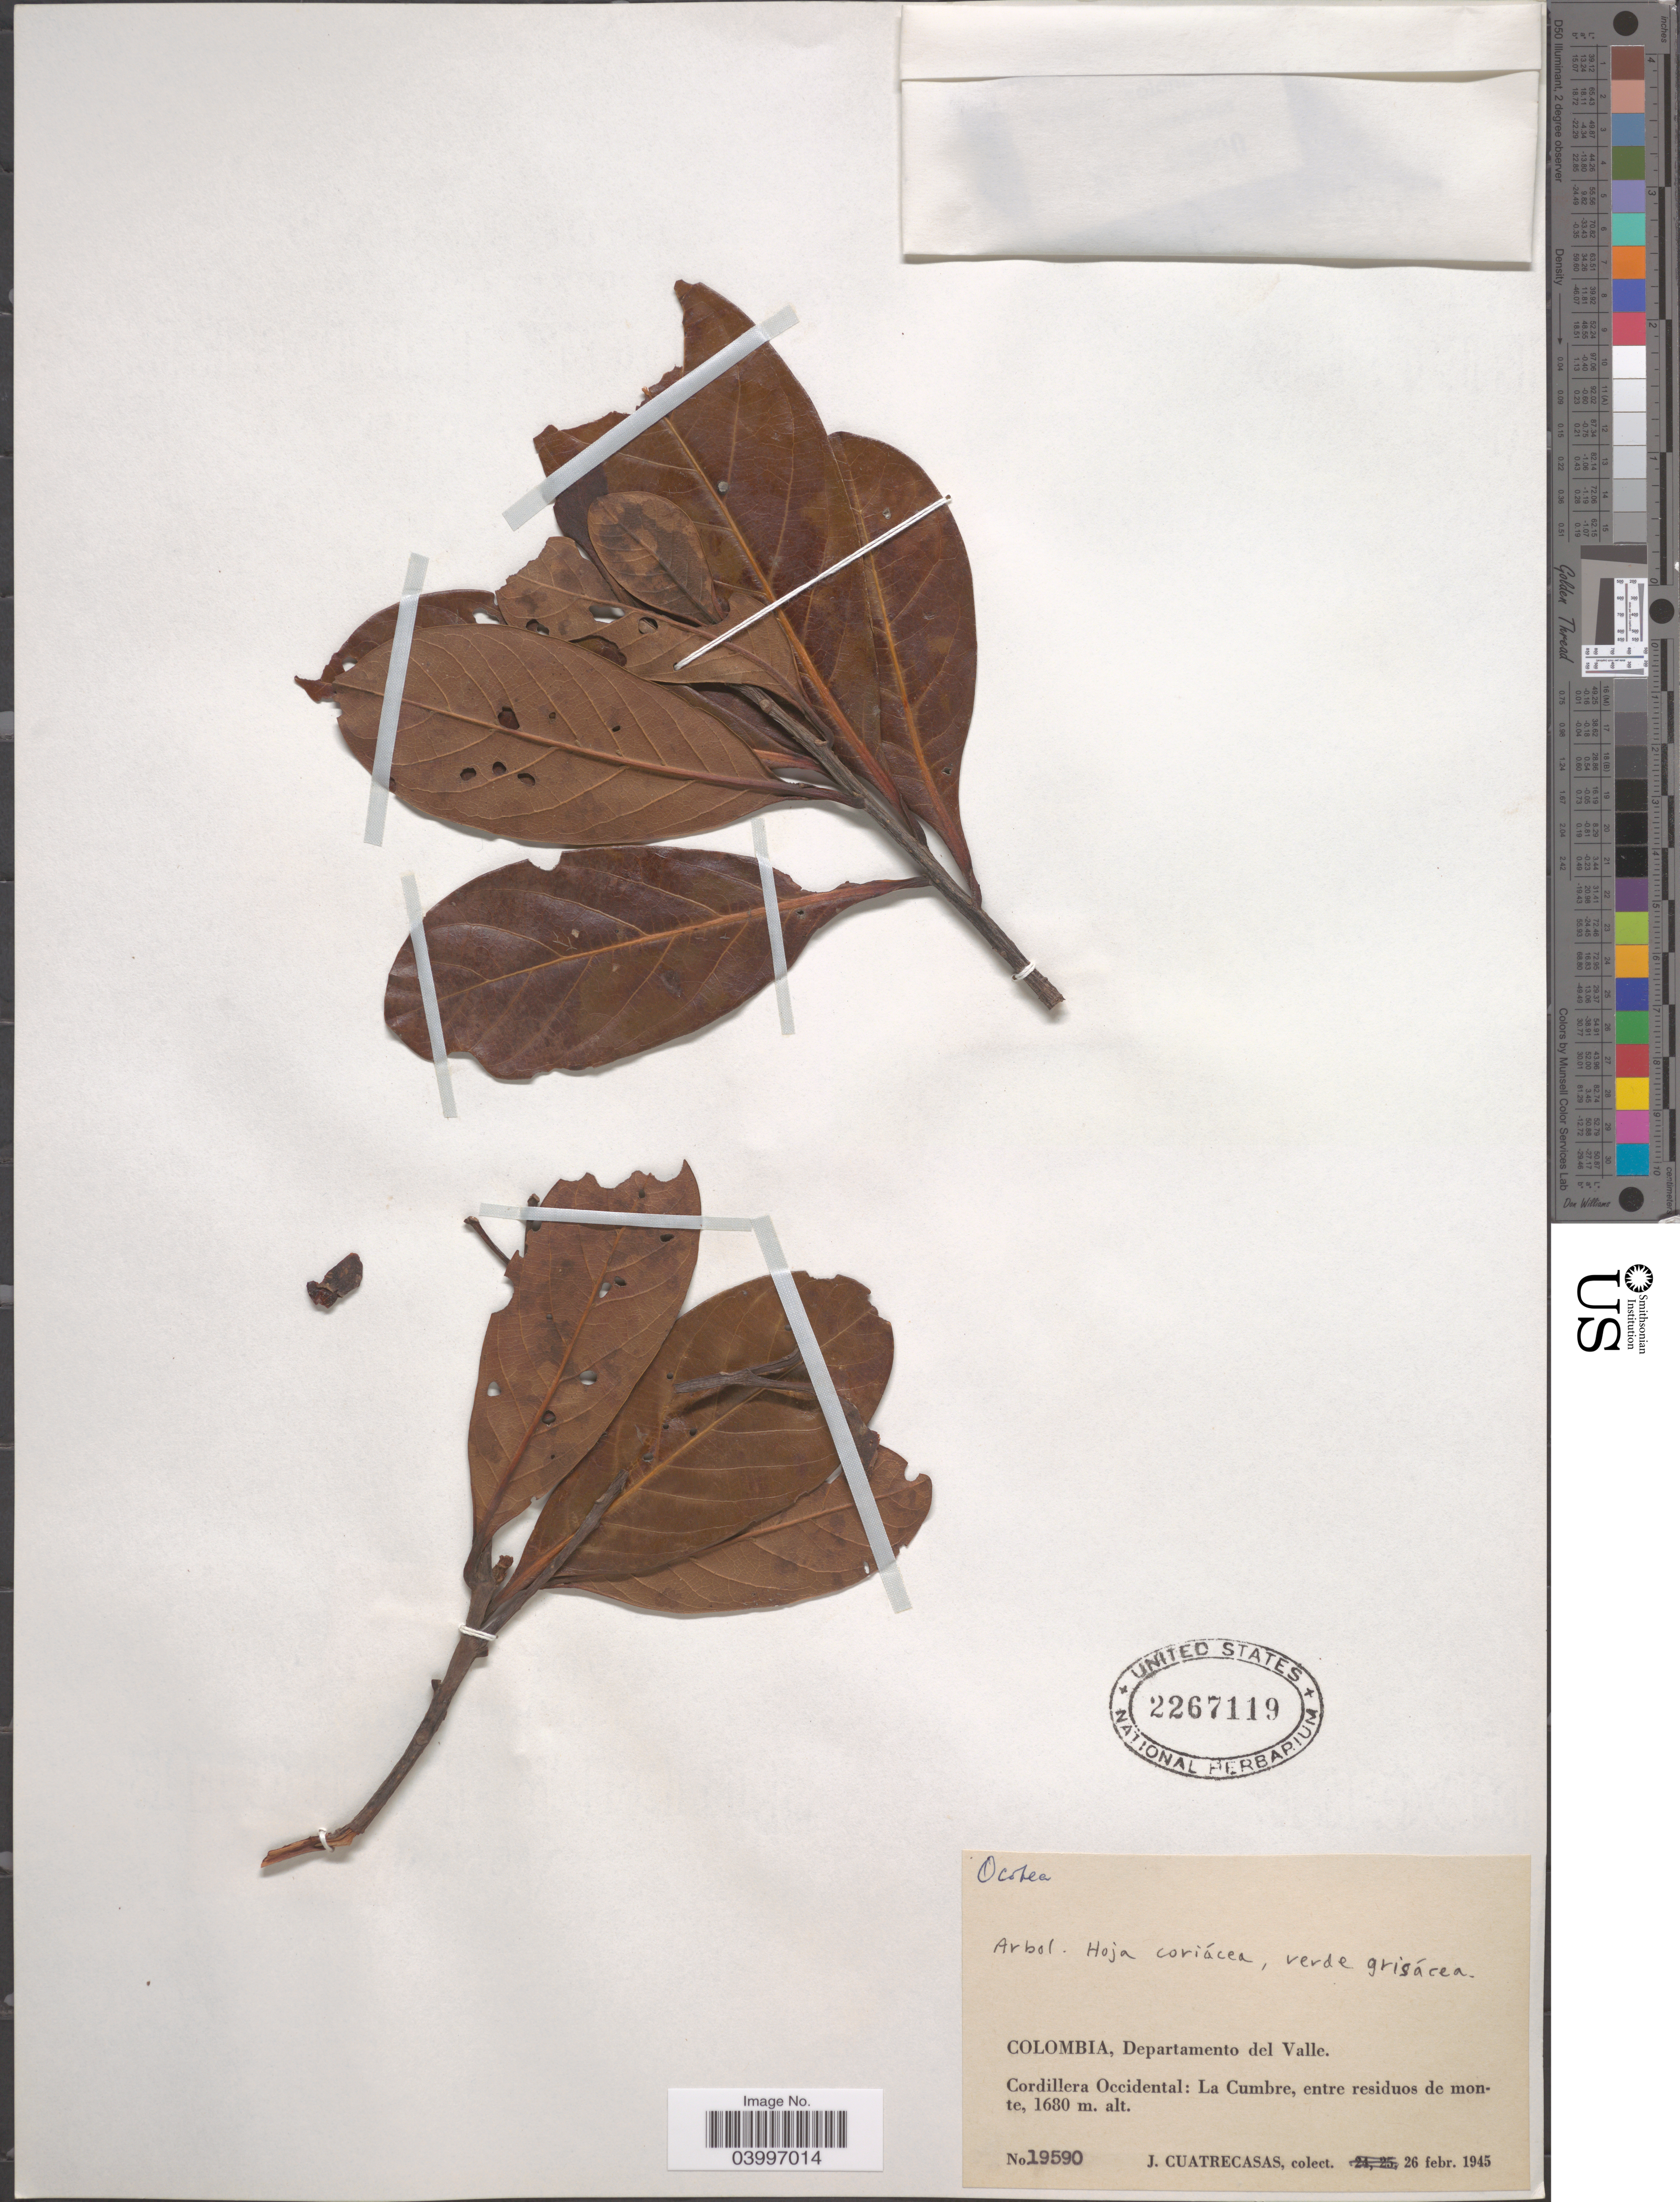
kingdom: Plantae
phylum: Tracheophyta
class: Magnoliopsida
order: Laurales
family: Lauraceae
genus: Ocotea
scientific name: Ocotea sp.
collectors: J. Cuatrecasas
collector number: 19590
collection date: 1945-02-26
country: Colombia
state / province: Valle del Cauca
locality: Departamento del Valle. Cordillera Occidental: La Cumbre, entre residuos de monte.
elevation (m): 1680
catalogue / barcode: US 2267119